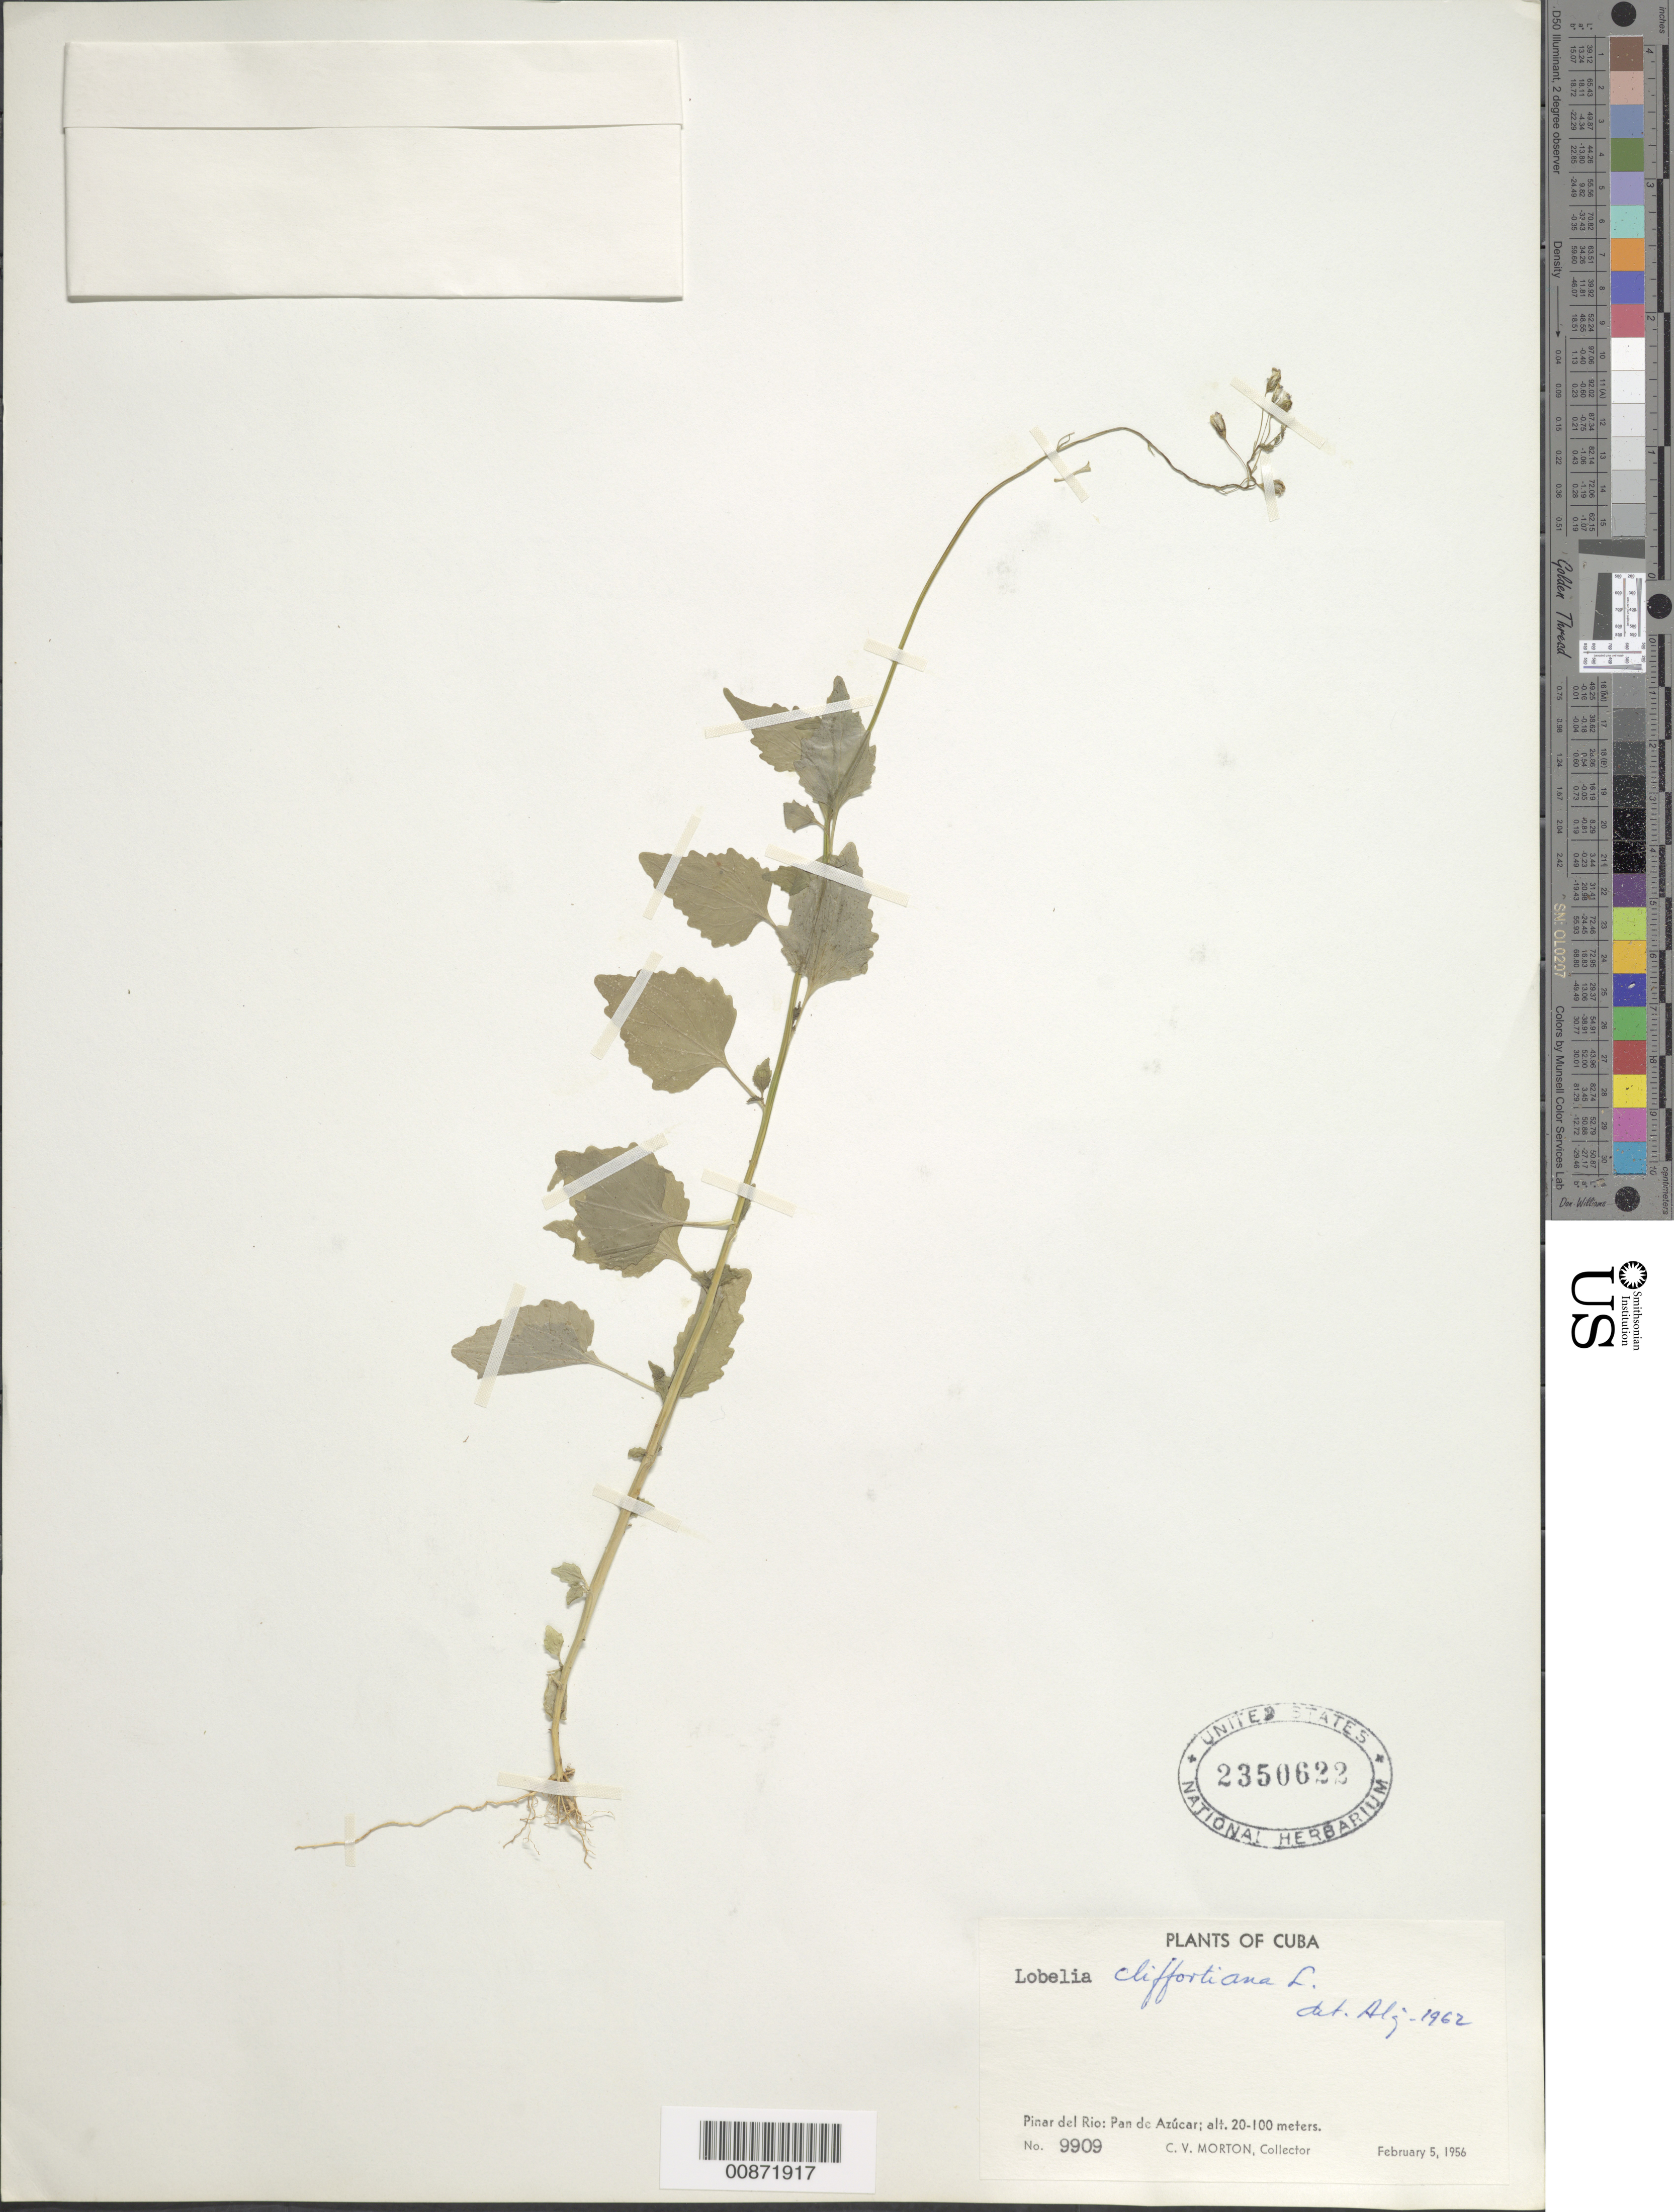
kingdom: Plantae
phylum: Tracheophyta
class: Magnoliopsida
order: Asterales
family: Campanulaceae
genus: Lobelia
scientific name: Lobelia cliffortiana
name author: L.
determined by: Liogier, Alain H.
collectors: C. V. Morton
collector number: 9909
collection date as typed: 05 Feb 1956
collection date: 1956-02-05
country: Cuba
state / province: Pinar del Río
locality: Pan de Azucar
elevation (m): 20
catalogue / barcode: US 2350622